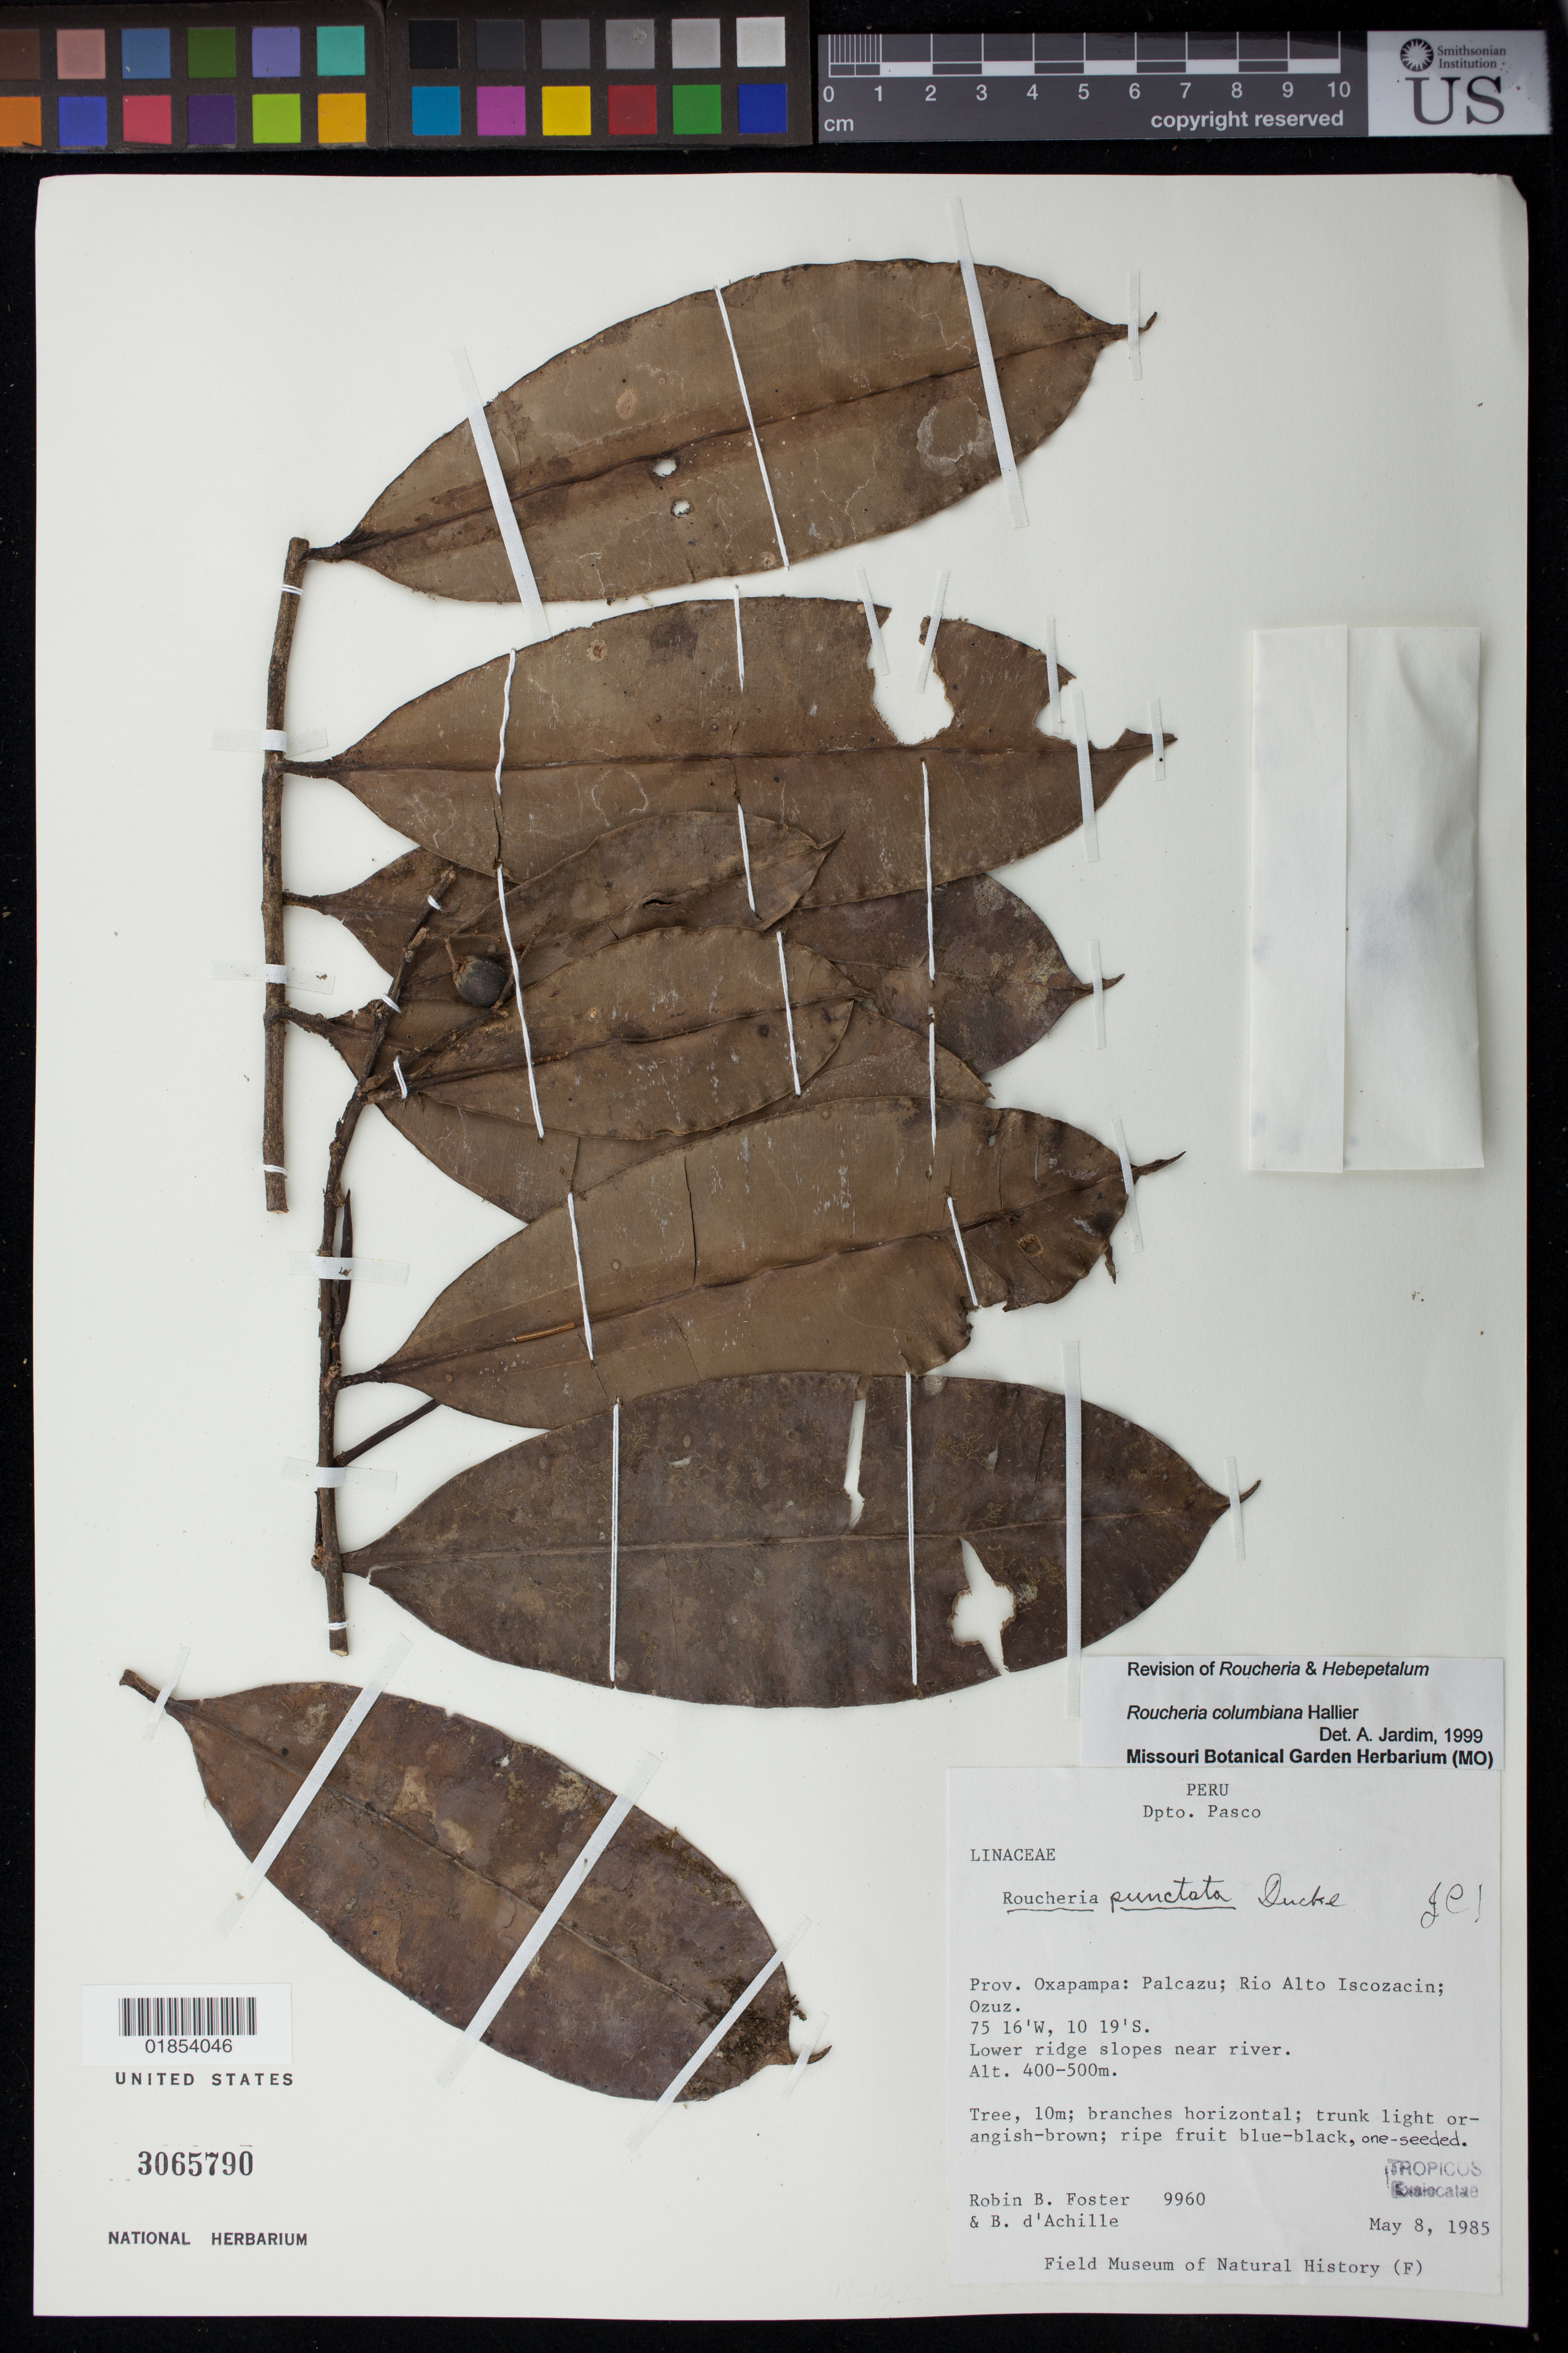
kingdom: Plantae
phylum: Tracheophyta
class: Magnoliopsida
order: Malpighiales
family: Linaceae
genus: Roucheria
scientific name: Roucheria columbiana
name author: Hallier f.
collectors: R. B. Foster & B. d'Achille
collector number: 1572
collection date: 1985-05-08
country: Peru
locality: Palcazu; Rio Alto Iscozacin; Ozuz. Lower ridge slopes near river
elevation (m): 400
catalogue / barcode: US 1907281